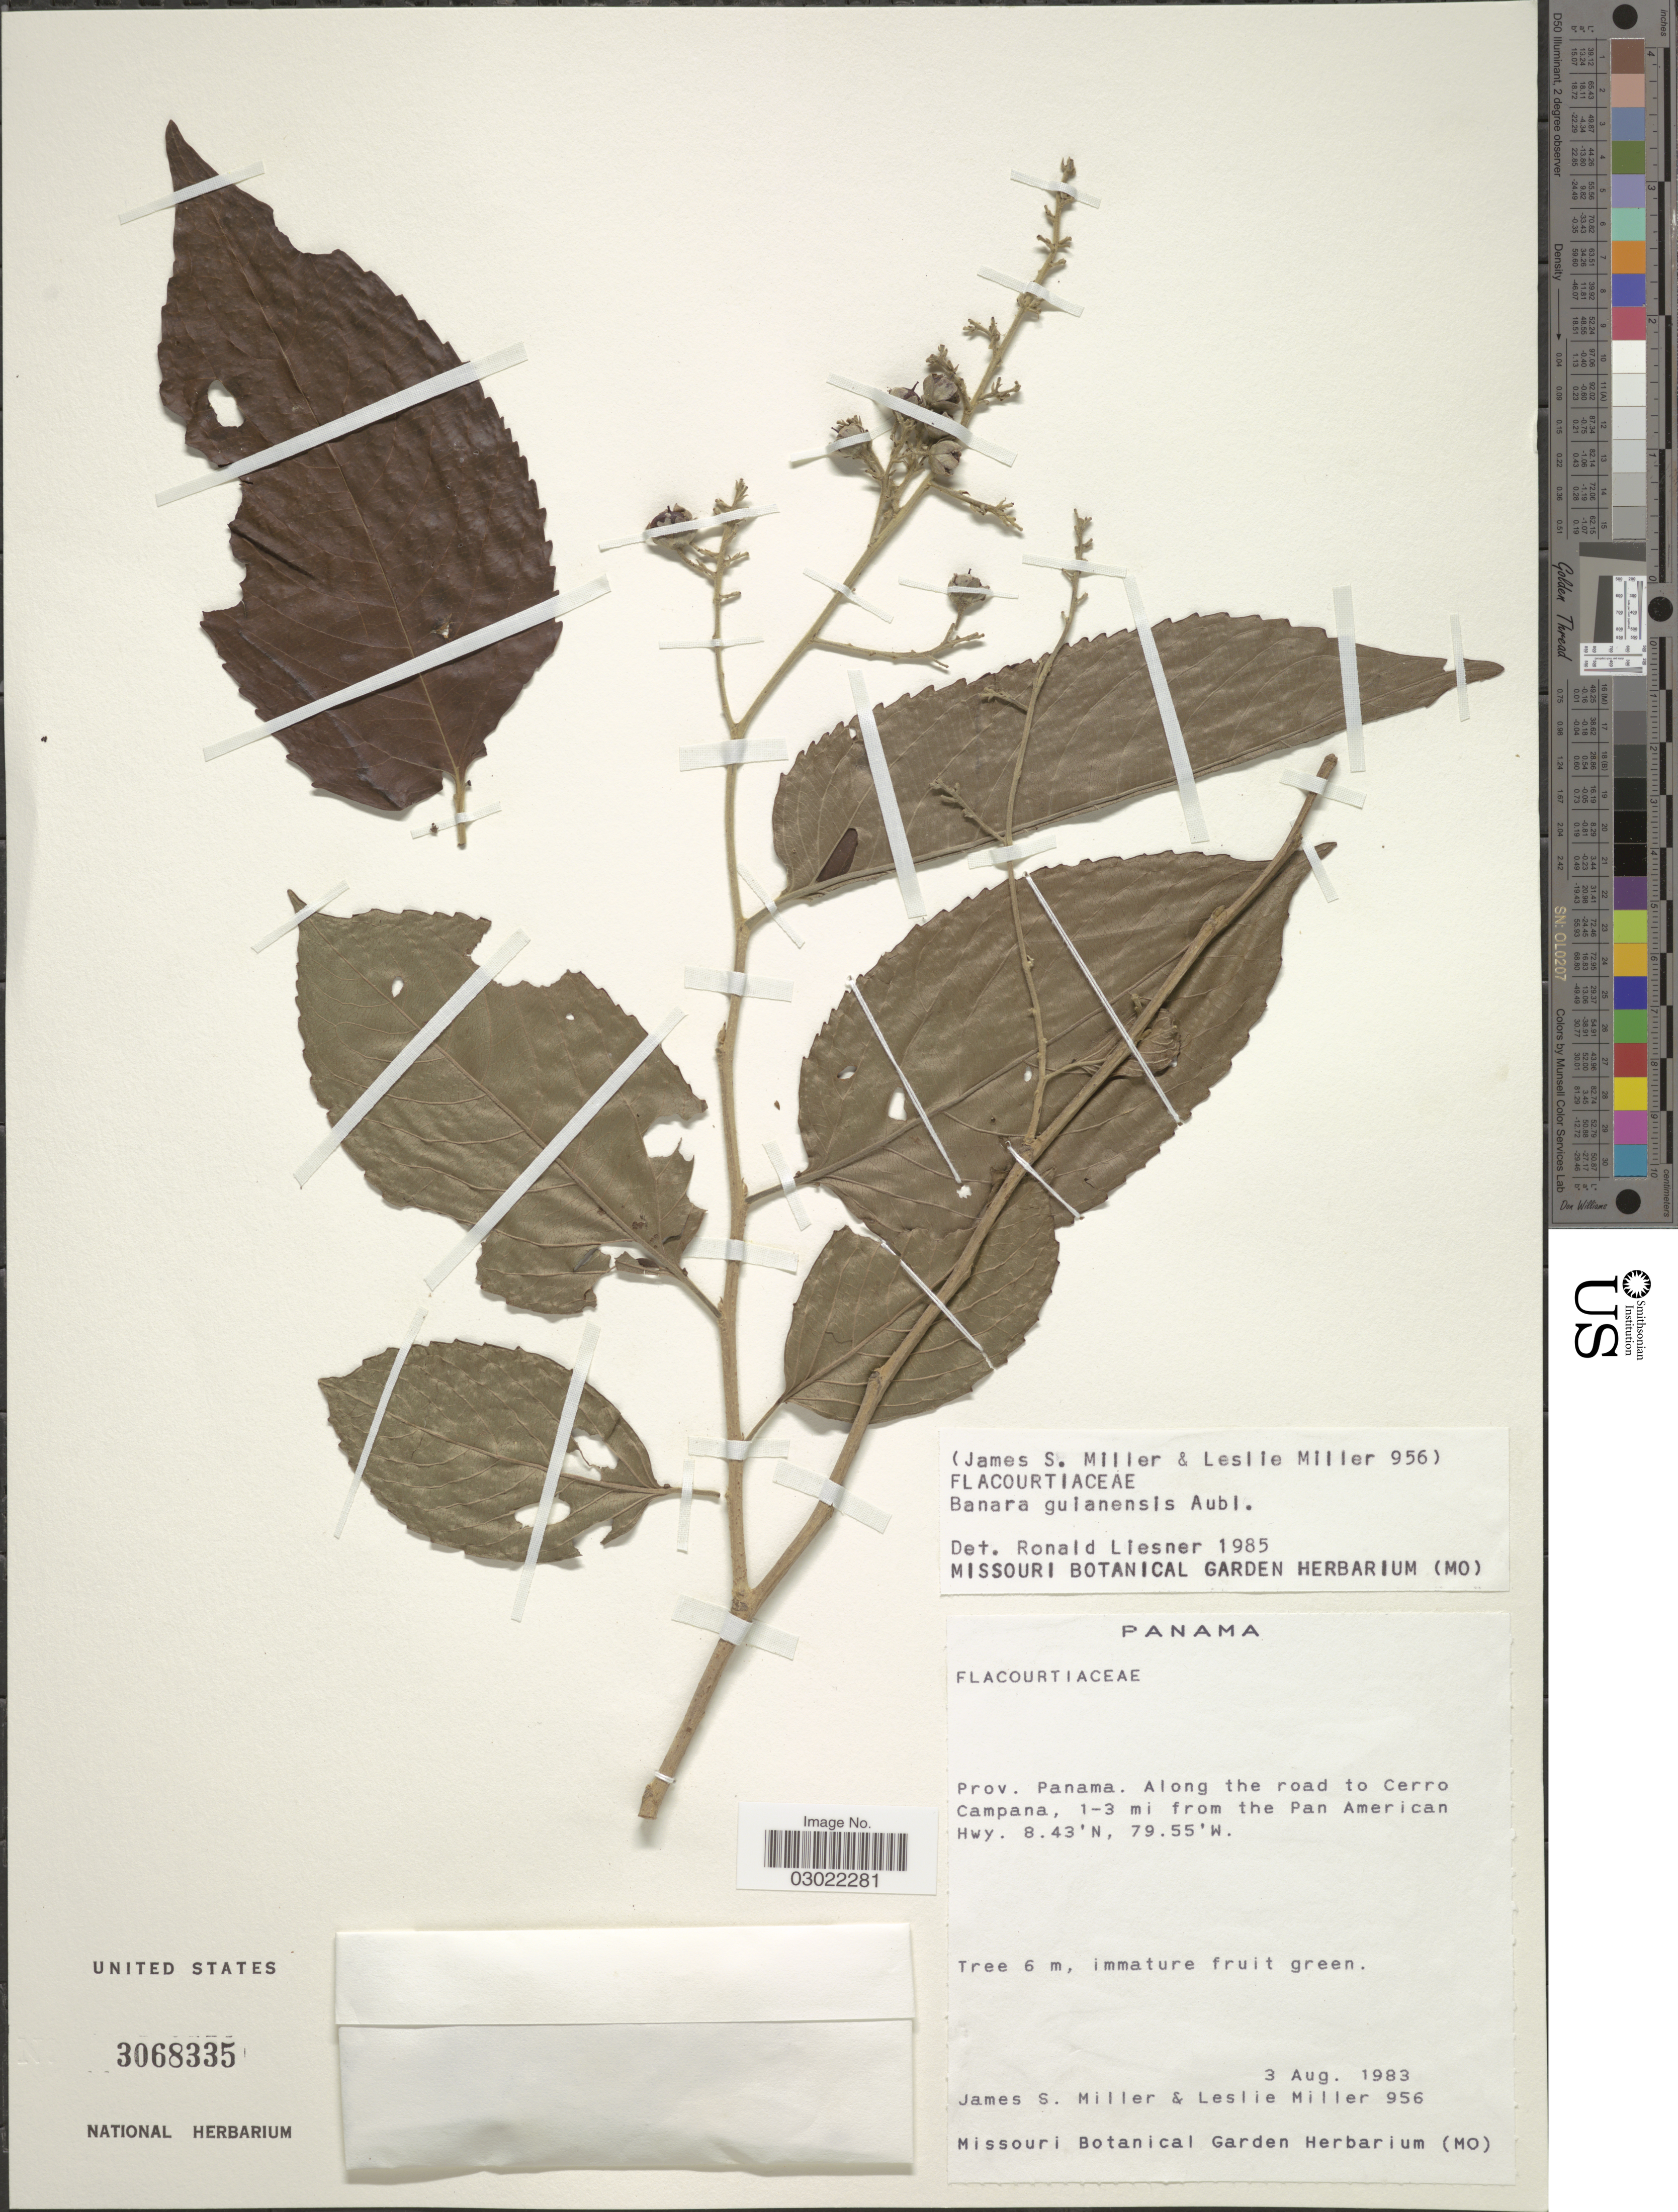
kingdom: Plantae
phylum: Tracheophyta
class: Magnoliopsida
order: Malpighiales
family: Salicaceae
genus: Banara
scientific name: Banara guianensis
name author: Aubl.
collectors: J. S. Miller & L. A. Miller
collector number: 956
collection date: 1983-08-03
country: Panama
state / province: Panamá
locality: Prov. Panama. Along the road to Cerro Campana, 1-3 mi from the Pan American Hwy.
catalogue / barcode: US 3068335